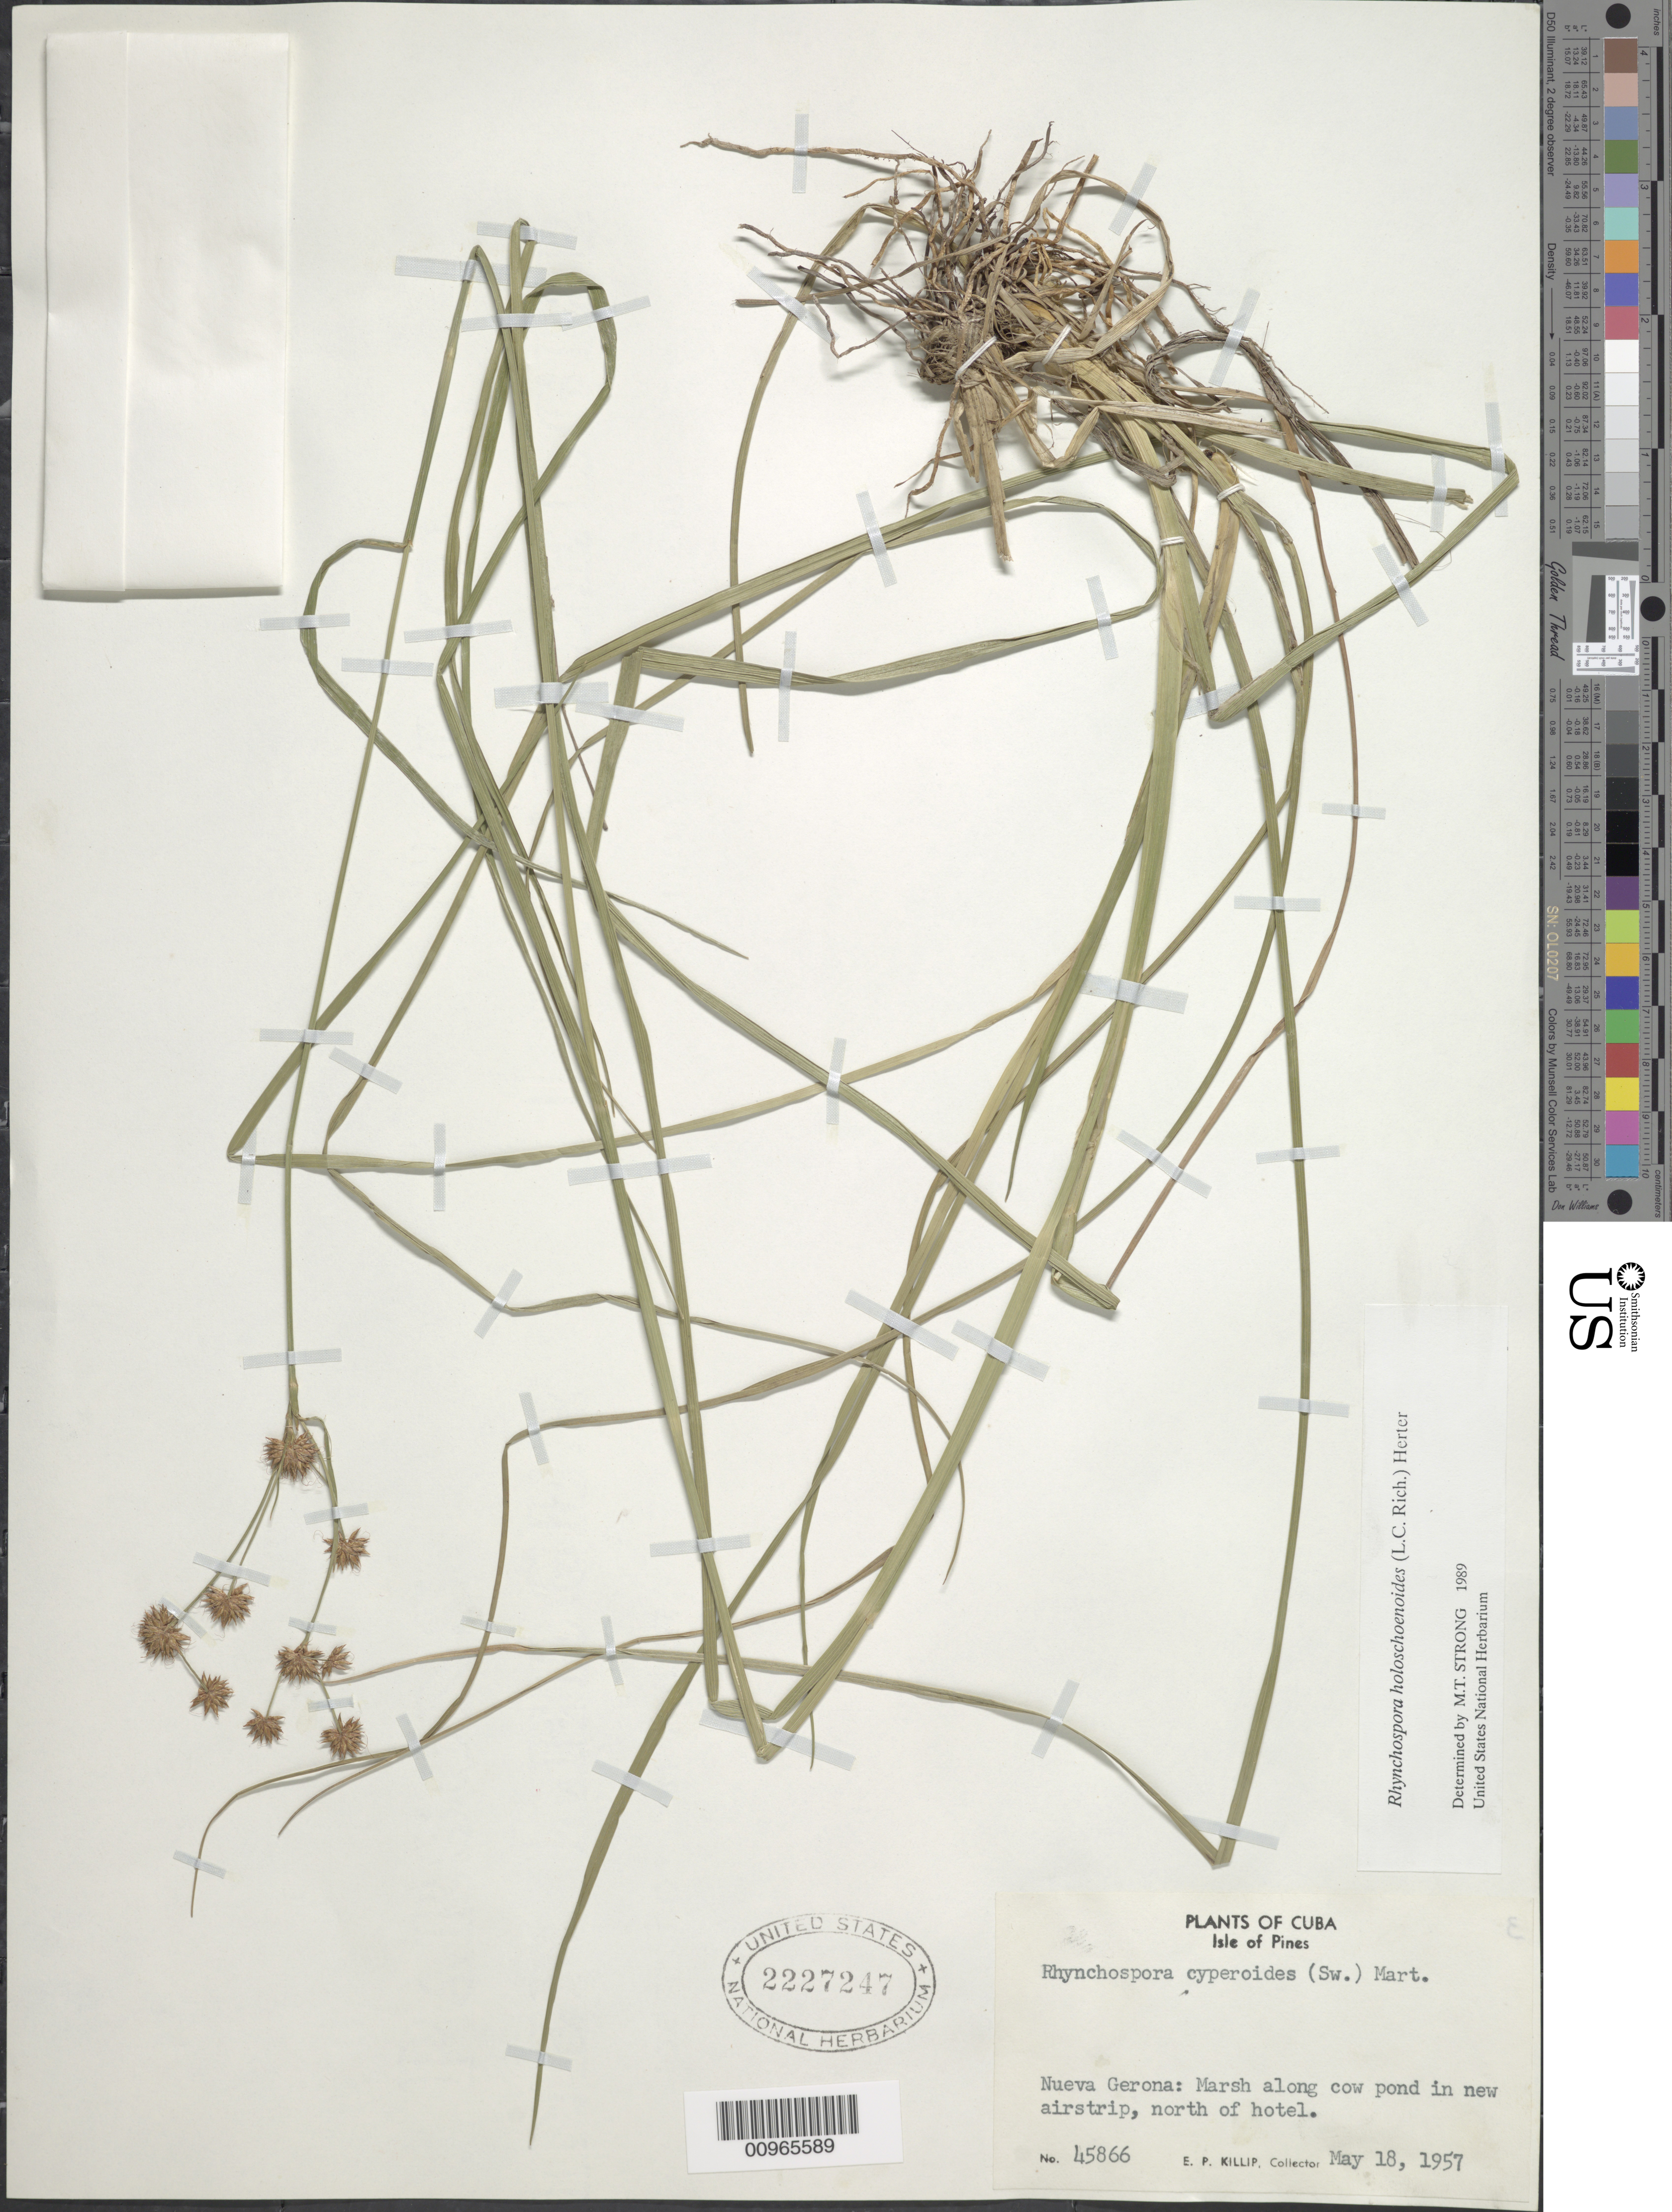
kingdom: Plantae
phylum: Tracheophyta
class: Liliopsida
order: Poales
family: Cyperaceae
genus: Rhynchospora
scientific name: Rhynchospora holoschoenoides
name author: (Rich.) Herter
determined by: Strong, M. T., (US), Smithsonian Institution - National Museum of Natural History (UNITED STATES)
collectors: E. P. Killip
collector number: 45866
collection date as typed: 18 May 1957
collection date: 1957-05-18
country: Cuba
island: Isla de la Juventud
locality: Nueva Gerona, marsh along cow pond in new airstrip, N of hotel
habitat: Marsh along cow pond in new airstrip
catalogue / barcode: US 2227247